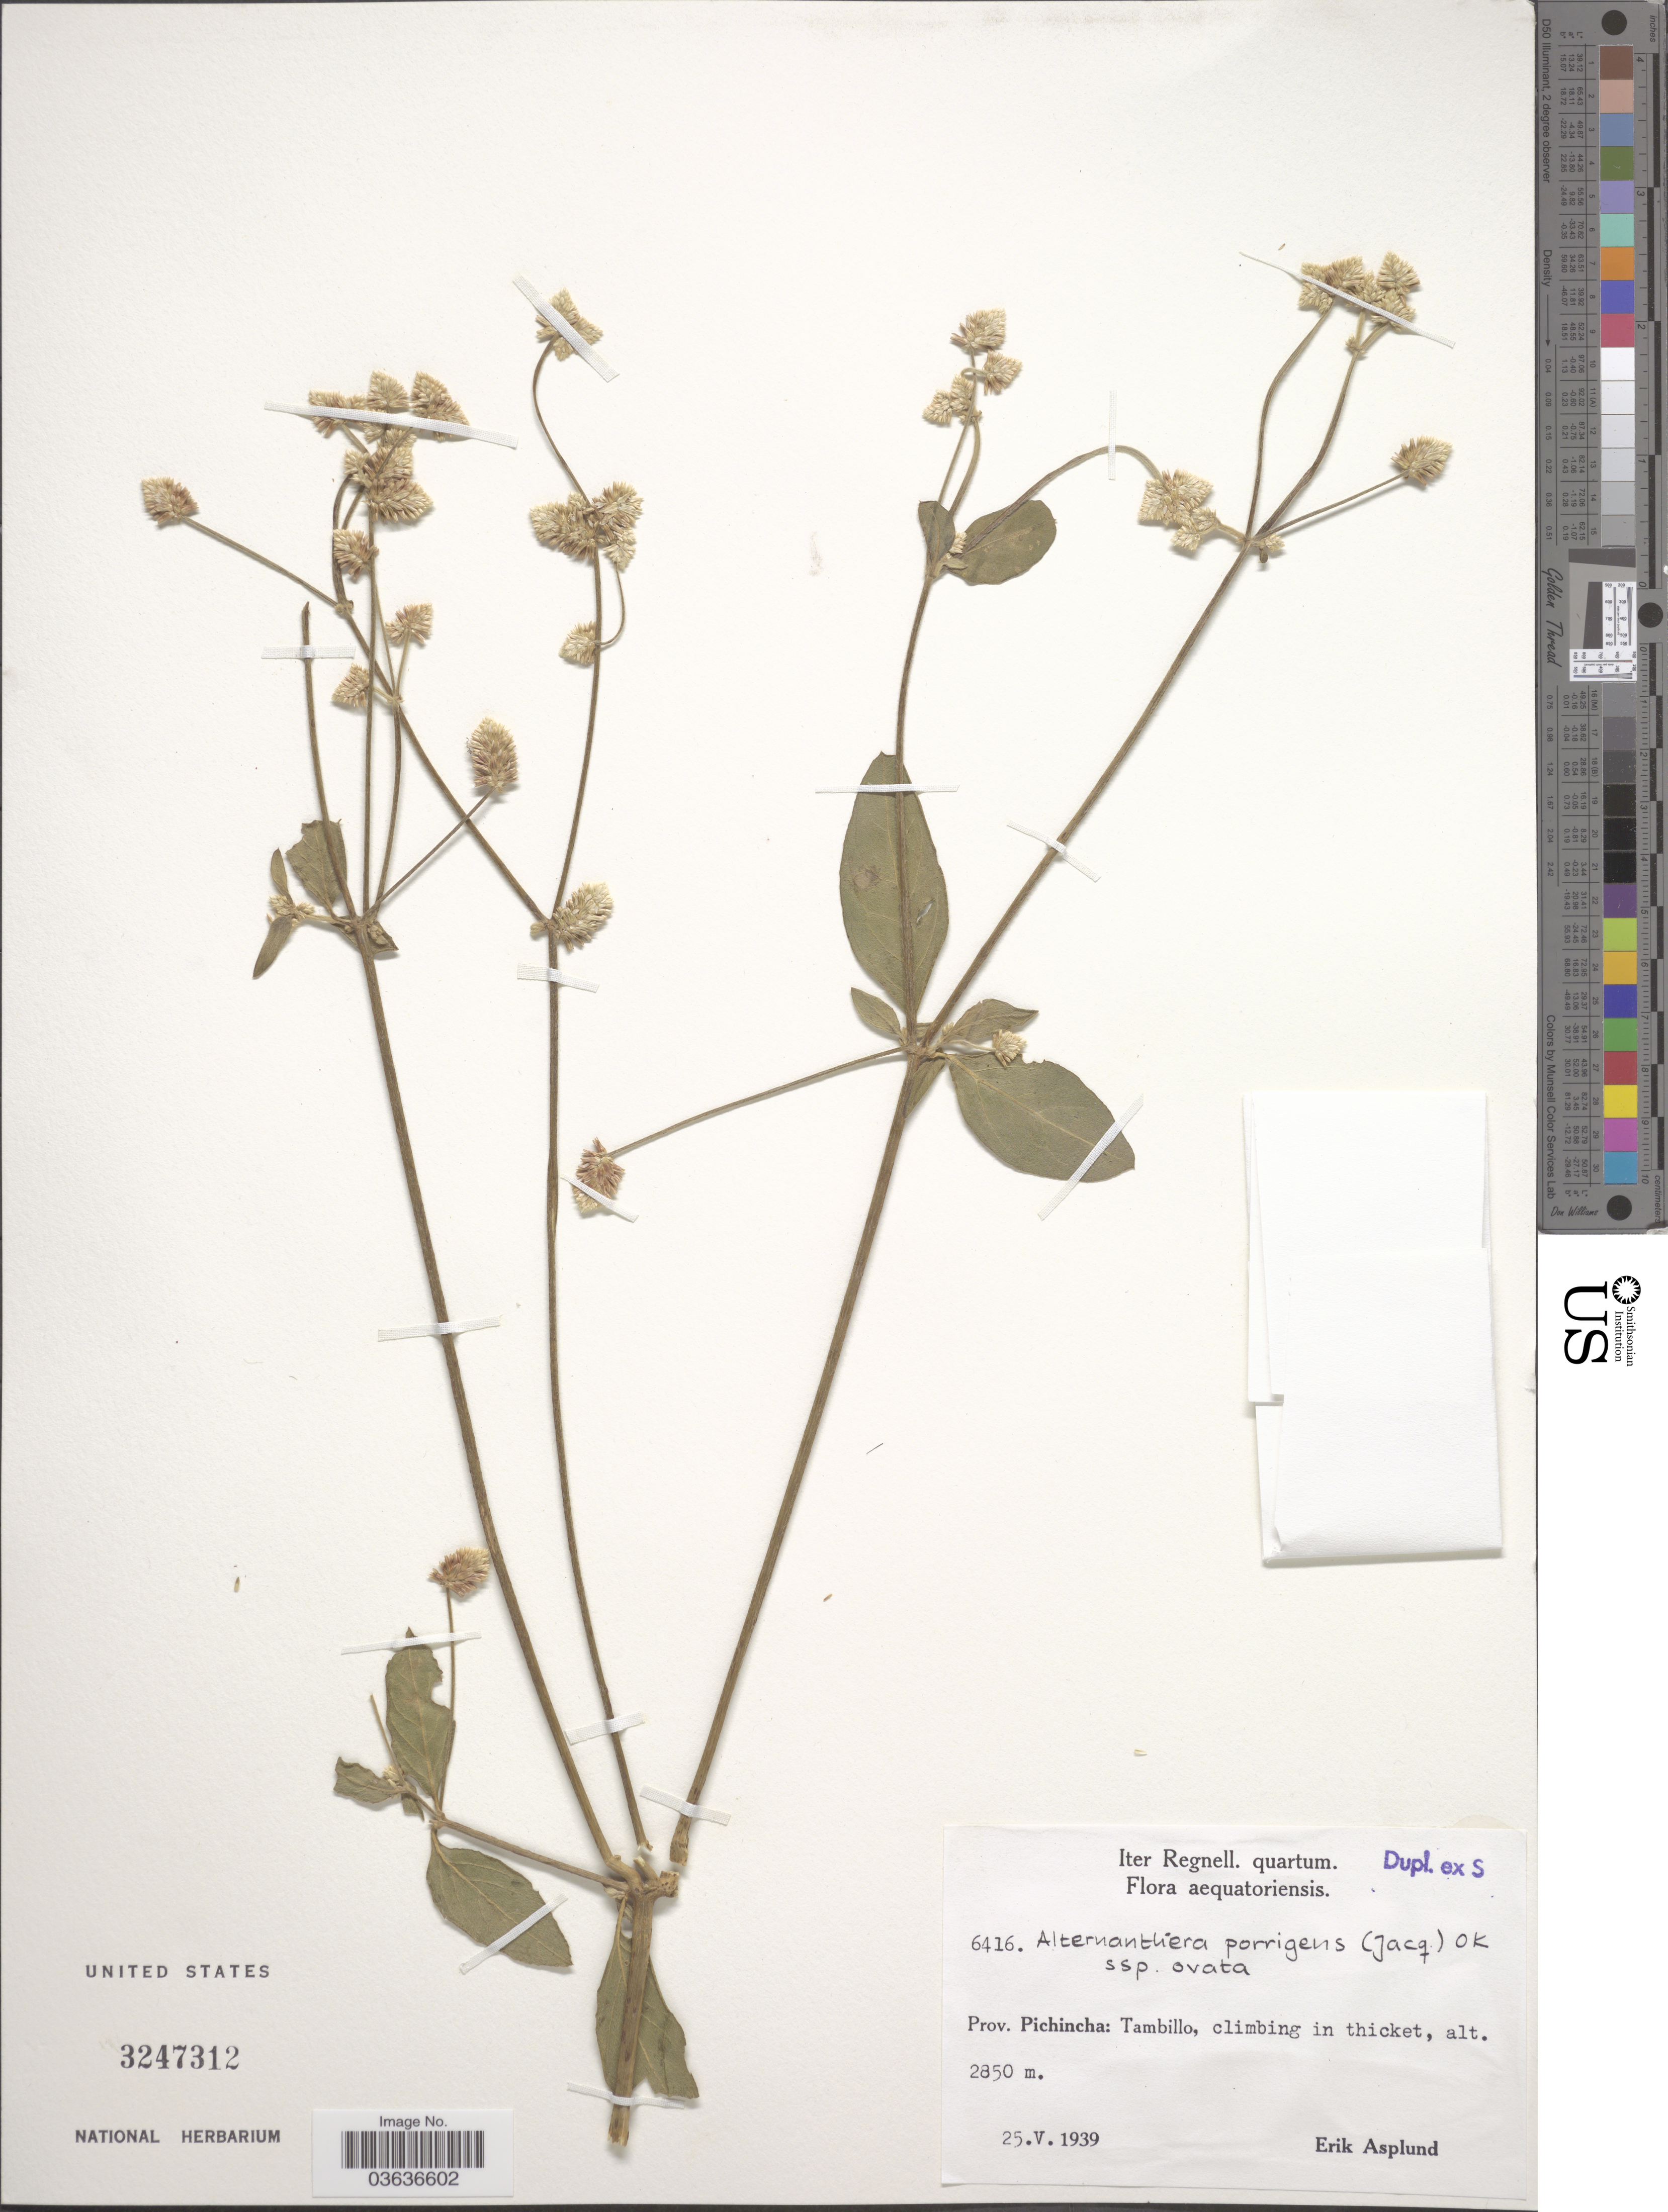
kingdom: Plantae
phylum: Tracheophyta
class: Magnoliopsida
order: Caryophyllales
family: Amaranthaceae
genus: Alternanthera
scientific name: Alternanthera porrigens var. ovata Mears var. nov. ined.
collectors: E. Asplund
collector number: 6416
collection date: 1939-05-25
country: Ecuador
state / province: Pichincha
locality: Tambillo.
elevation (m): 2850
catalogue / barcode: US 3247312